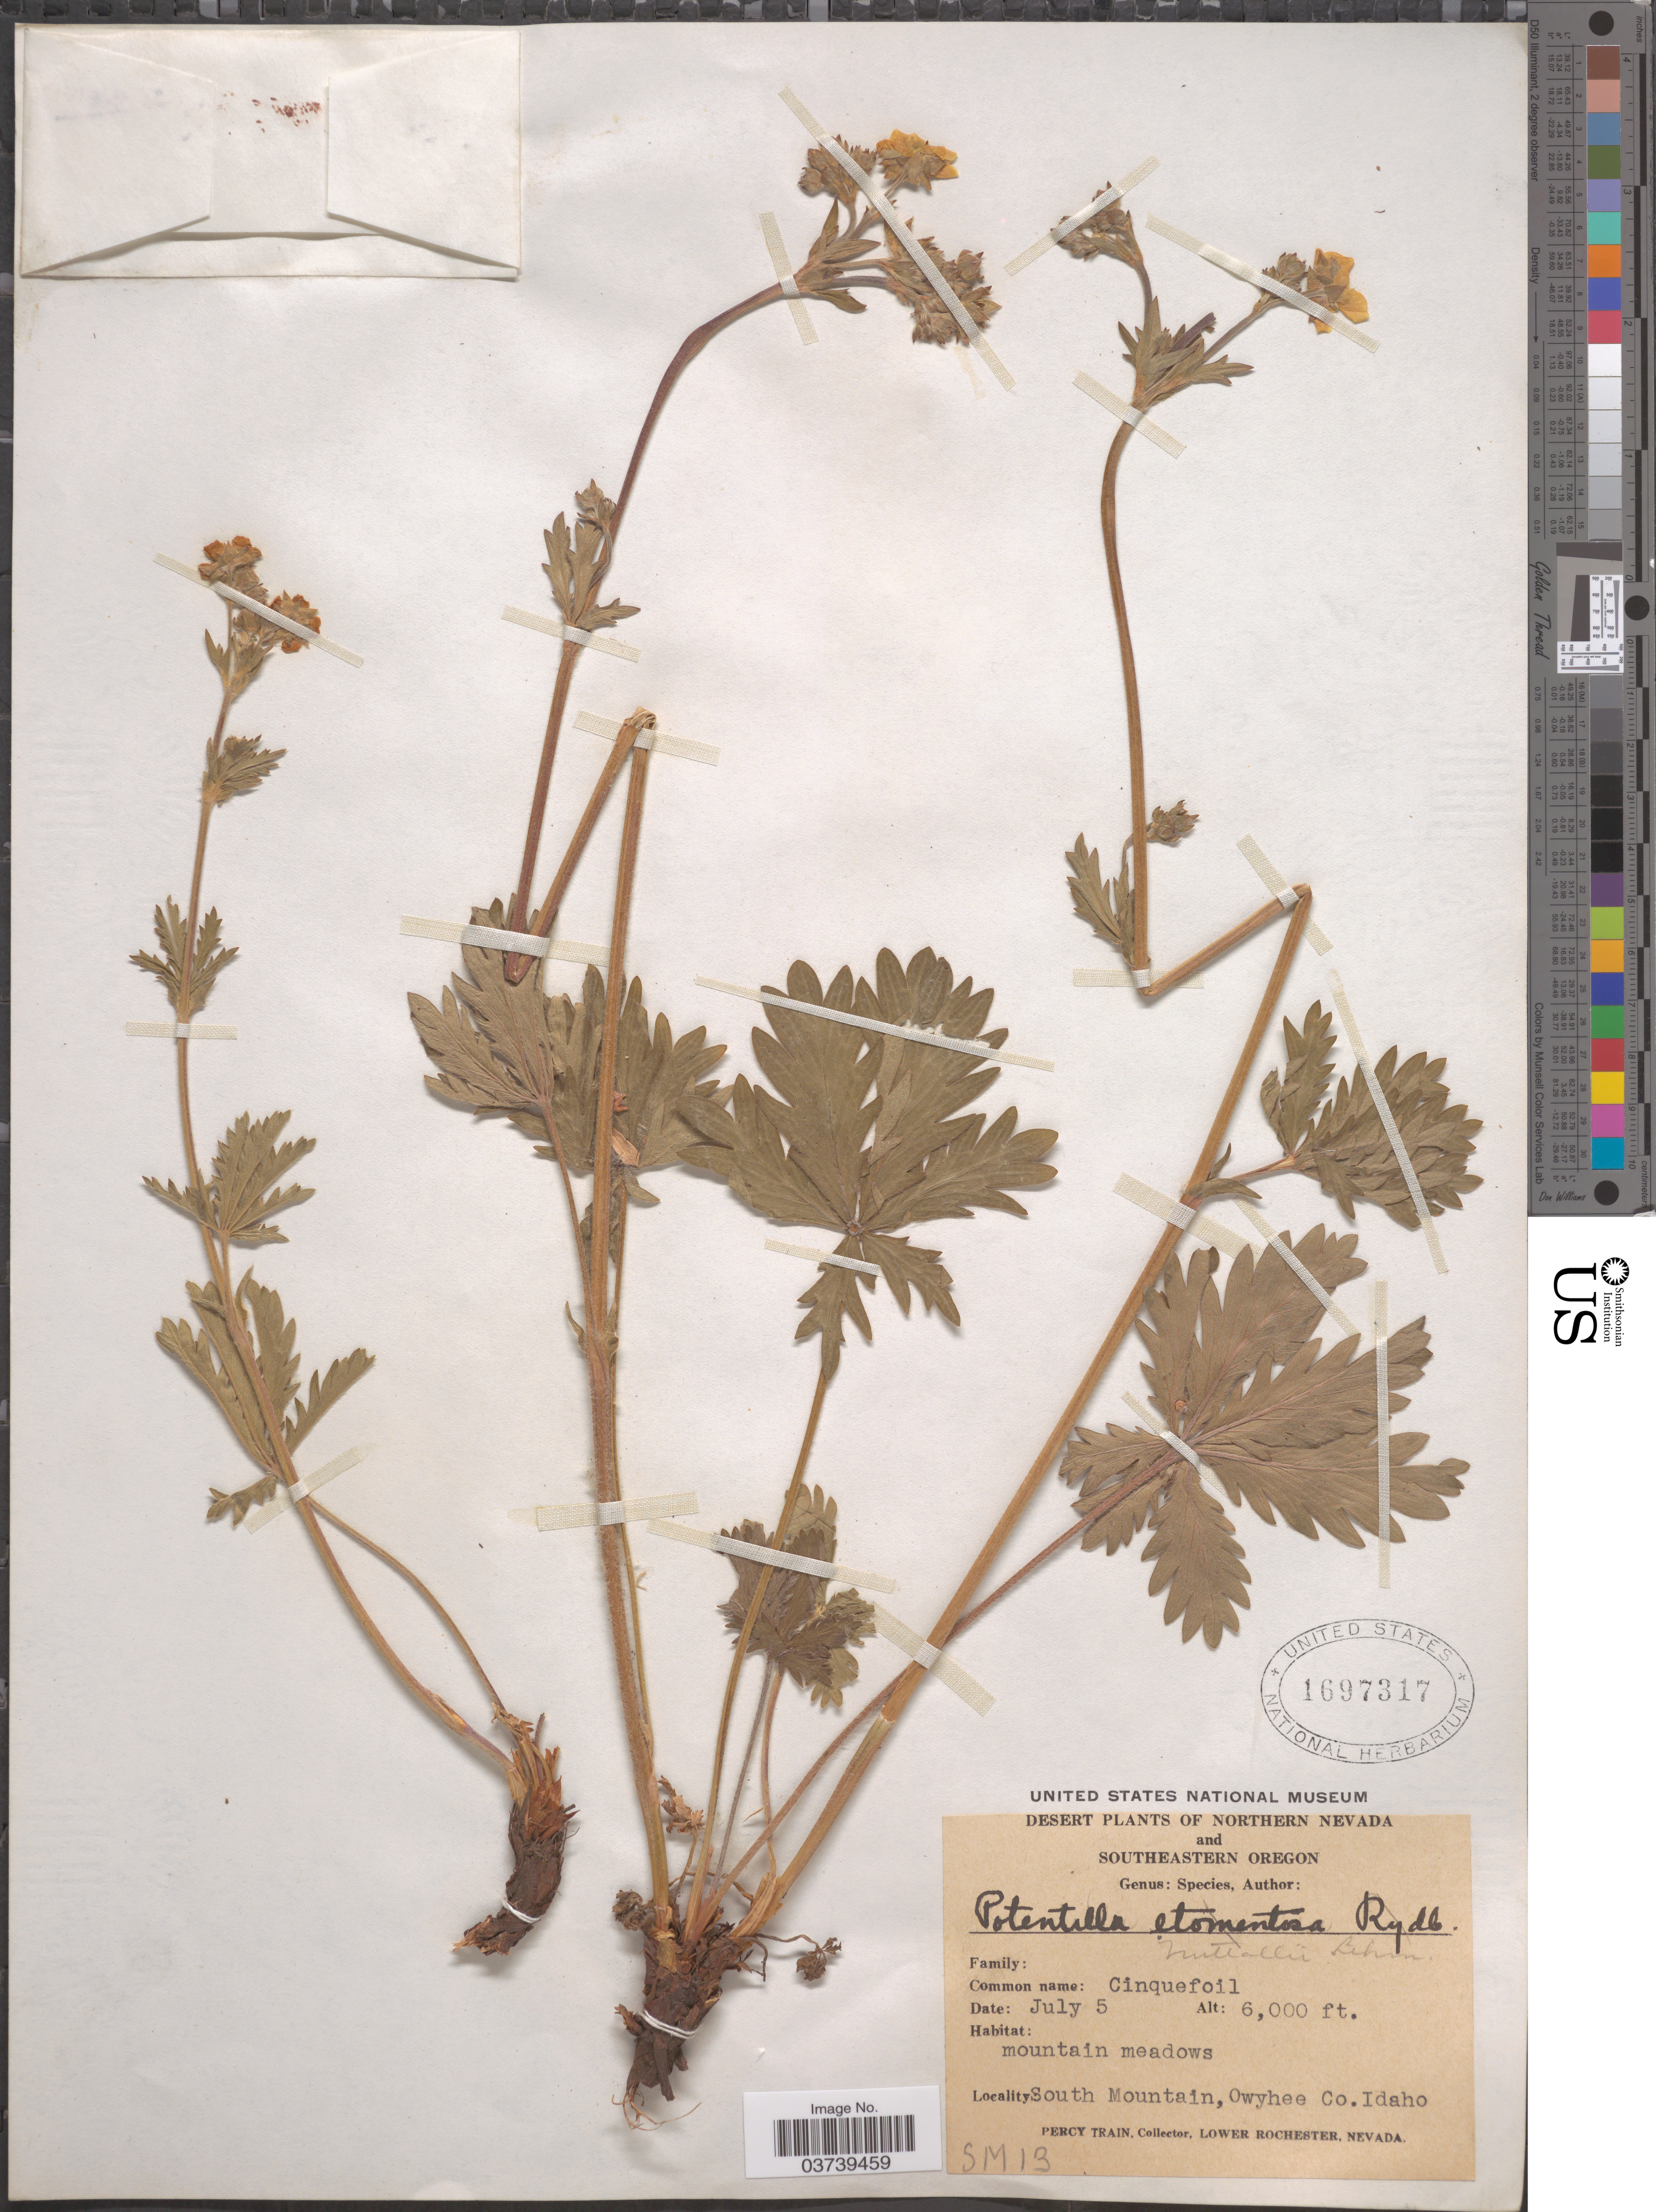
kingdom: Plantae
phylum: Tracheophyta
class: Magnoliopsida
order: Rosales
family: Rosaceae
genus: Potentilla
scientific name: Potentilla gracilis var. fastigiata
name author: (Nutt.) S. Watson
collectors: P. Train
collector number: SM13?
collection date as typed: Transcribed d/m/y: /7/5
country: United States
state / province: Idaho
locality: South Mountain, Owyhee Co.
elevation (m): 1829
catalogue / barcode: US 1697317